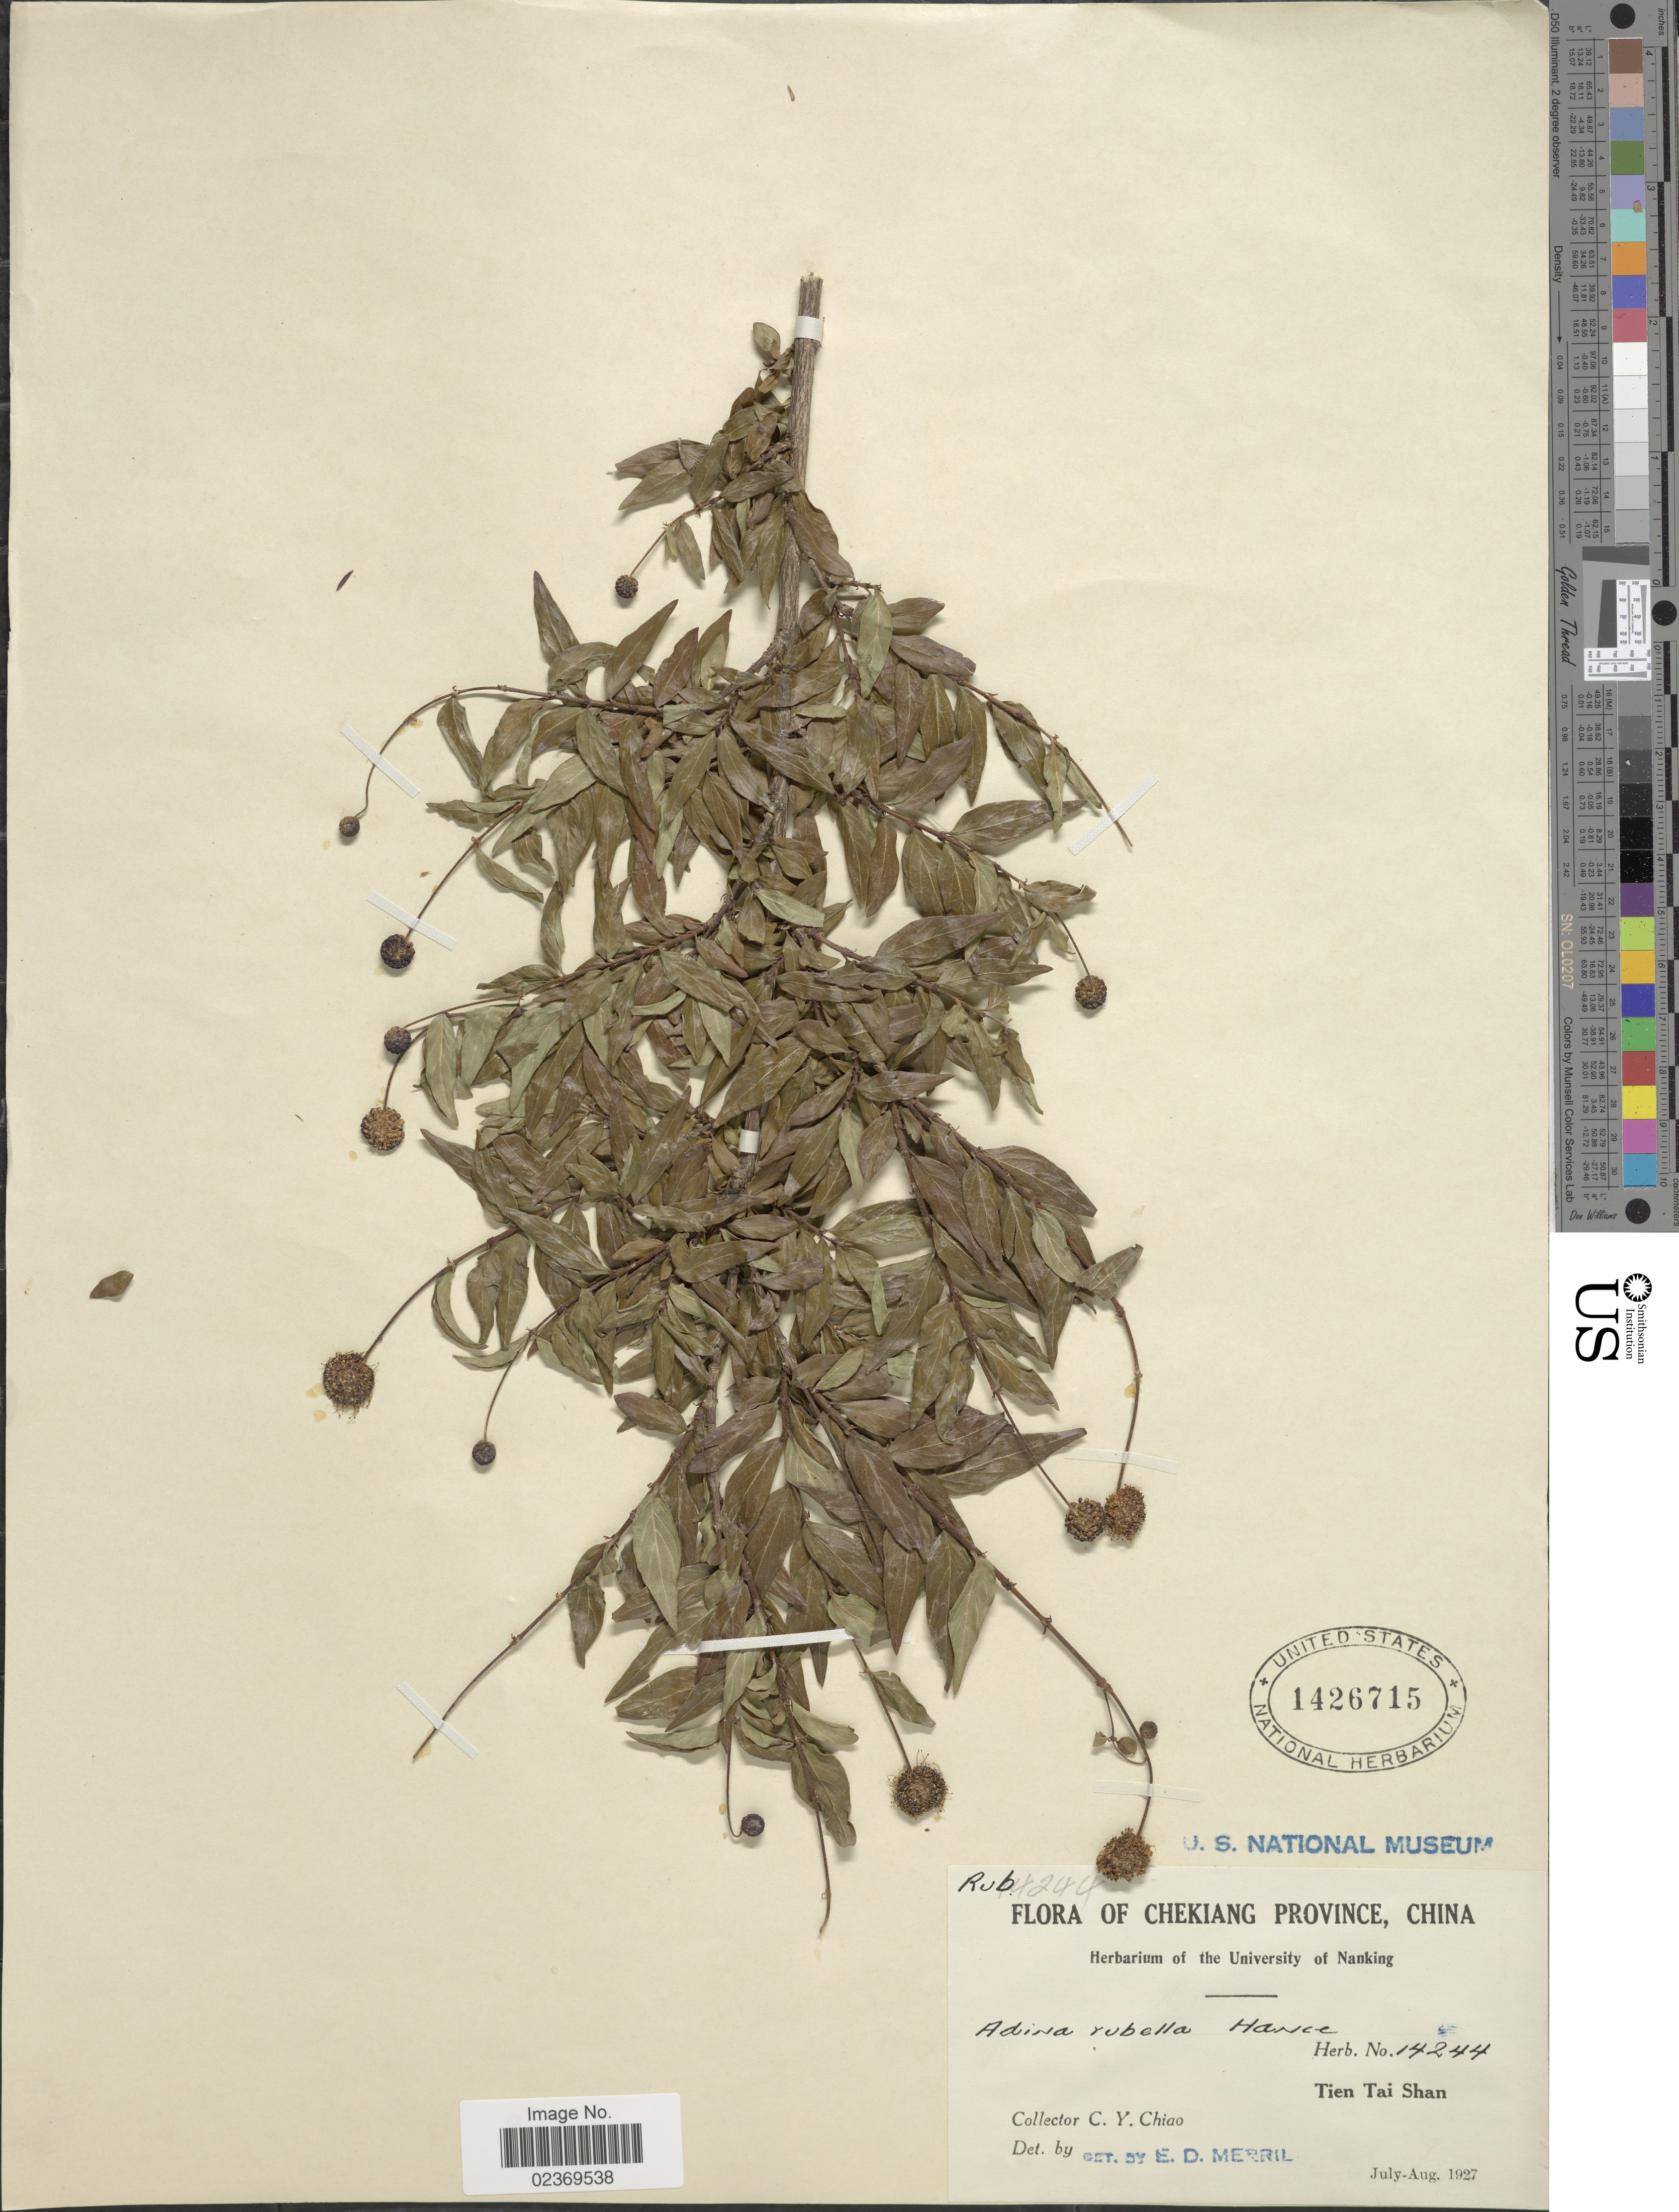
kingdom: Plantae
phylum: Tracheophyta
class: Magnoliopsida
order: Gentianales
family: Rubiaceae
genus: Adina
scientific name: Adina rubella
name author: Hance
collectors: C. Y. Chiao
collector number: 14244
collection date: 1927-07/1927-08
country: China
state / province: Zhejiang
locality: Chekiang Province, Tien Tai Shan.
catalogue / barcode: US 1426715